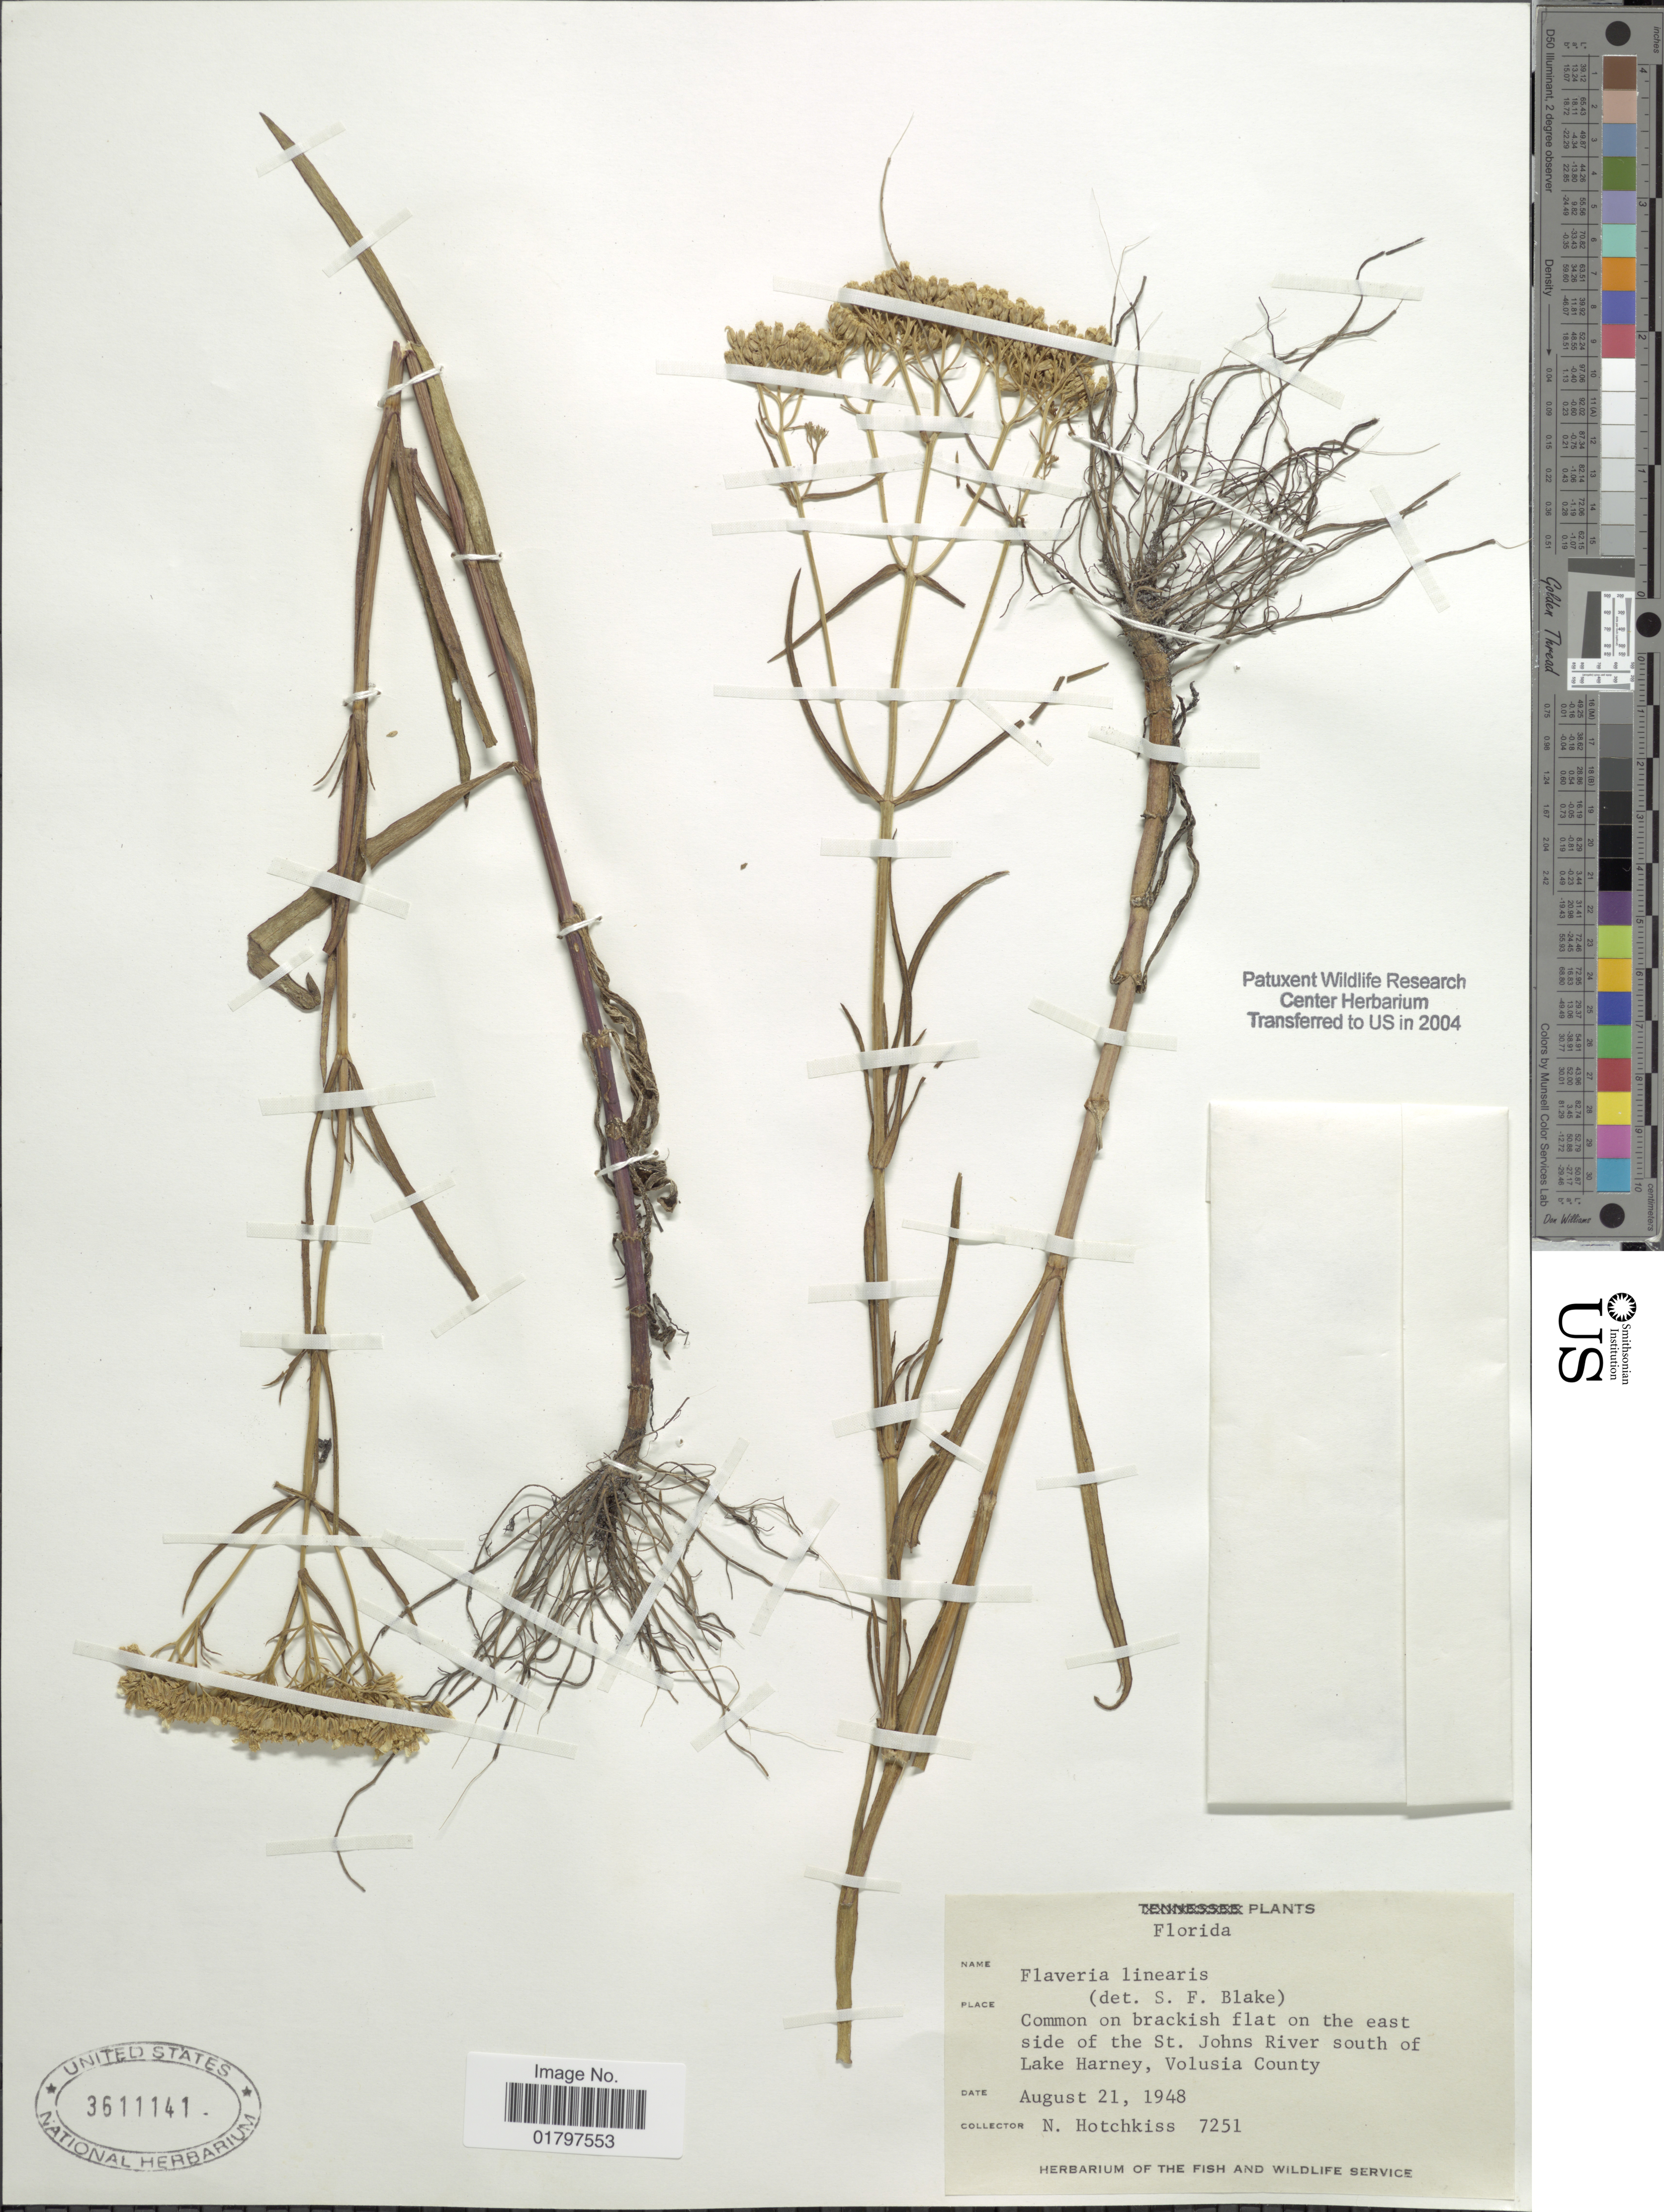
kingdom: Plantae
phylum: Tracheophyta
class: Magnoliopsida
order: Asterales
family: Asteraceae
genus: Flaveria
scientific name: Flaveria linearis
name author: Lag.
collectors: N. Hotchkiss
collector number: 7251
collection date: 1948-08-21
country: United States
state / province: Florida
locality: Common on brackish flat on the east side of the St. Johns River south of Lake Harney, Volusia County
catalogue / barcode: US 3611141